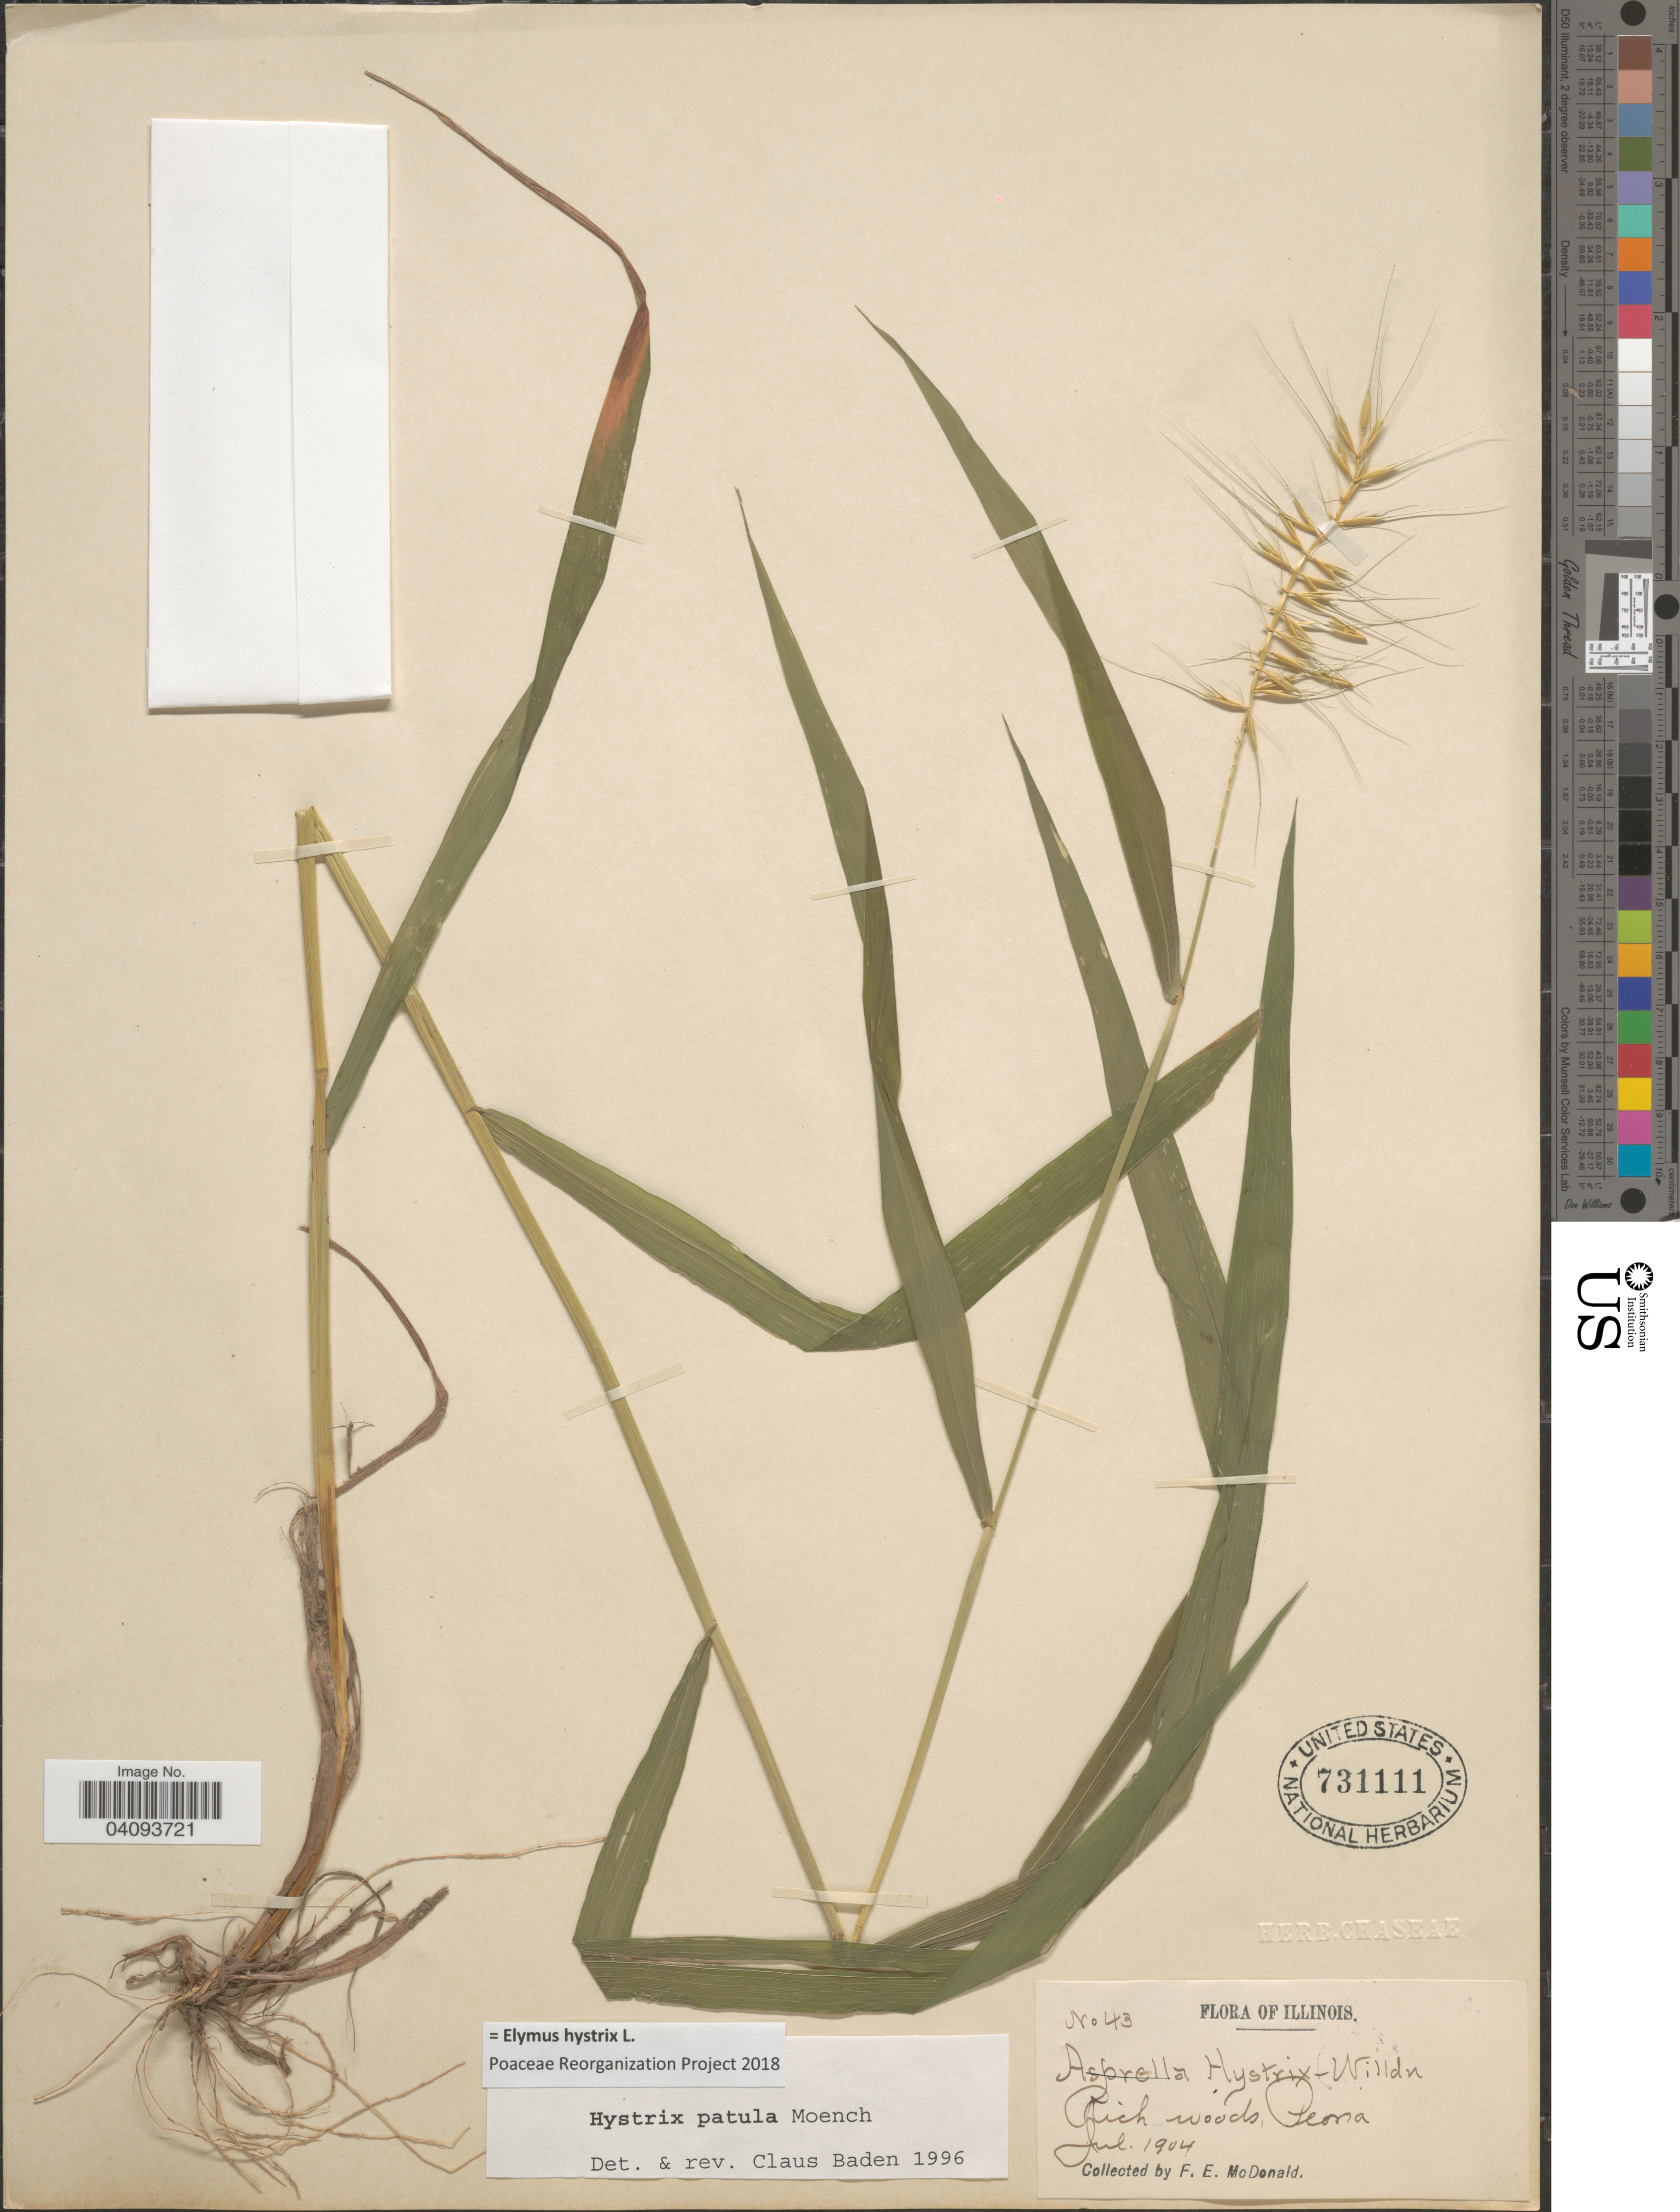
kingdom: Plantae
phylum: Tracheophyta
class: Liliopsida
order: Poales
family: Poaceae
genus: Elymus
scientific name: Elymus hystrix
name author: L.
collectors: F. E. McDonald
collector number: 43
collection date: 1904-07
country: United States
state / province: Illinois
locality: Peoria.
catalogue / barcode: US 731111